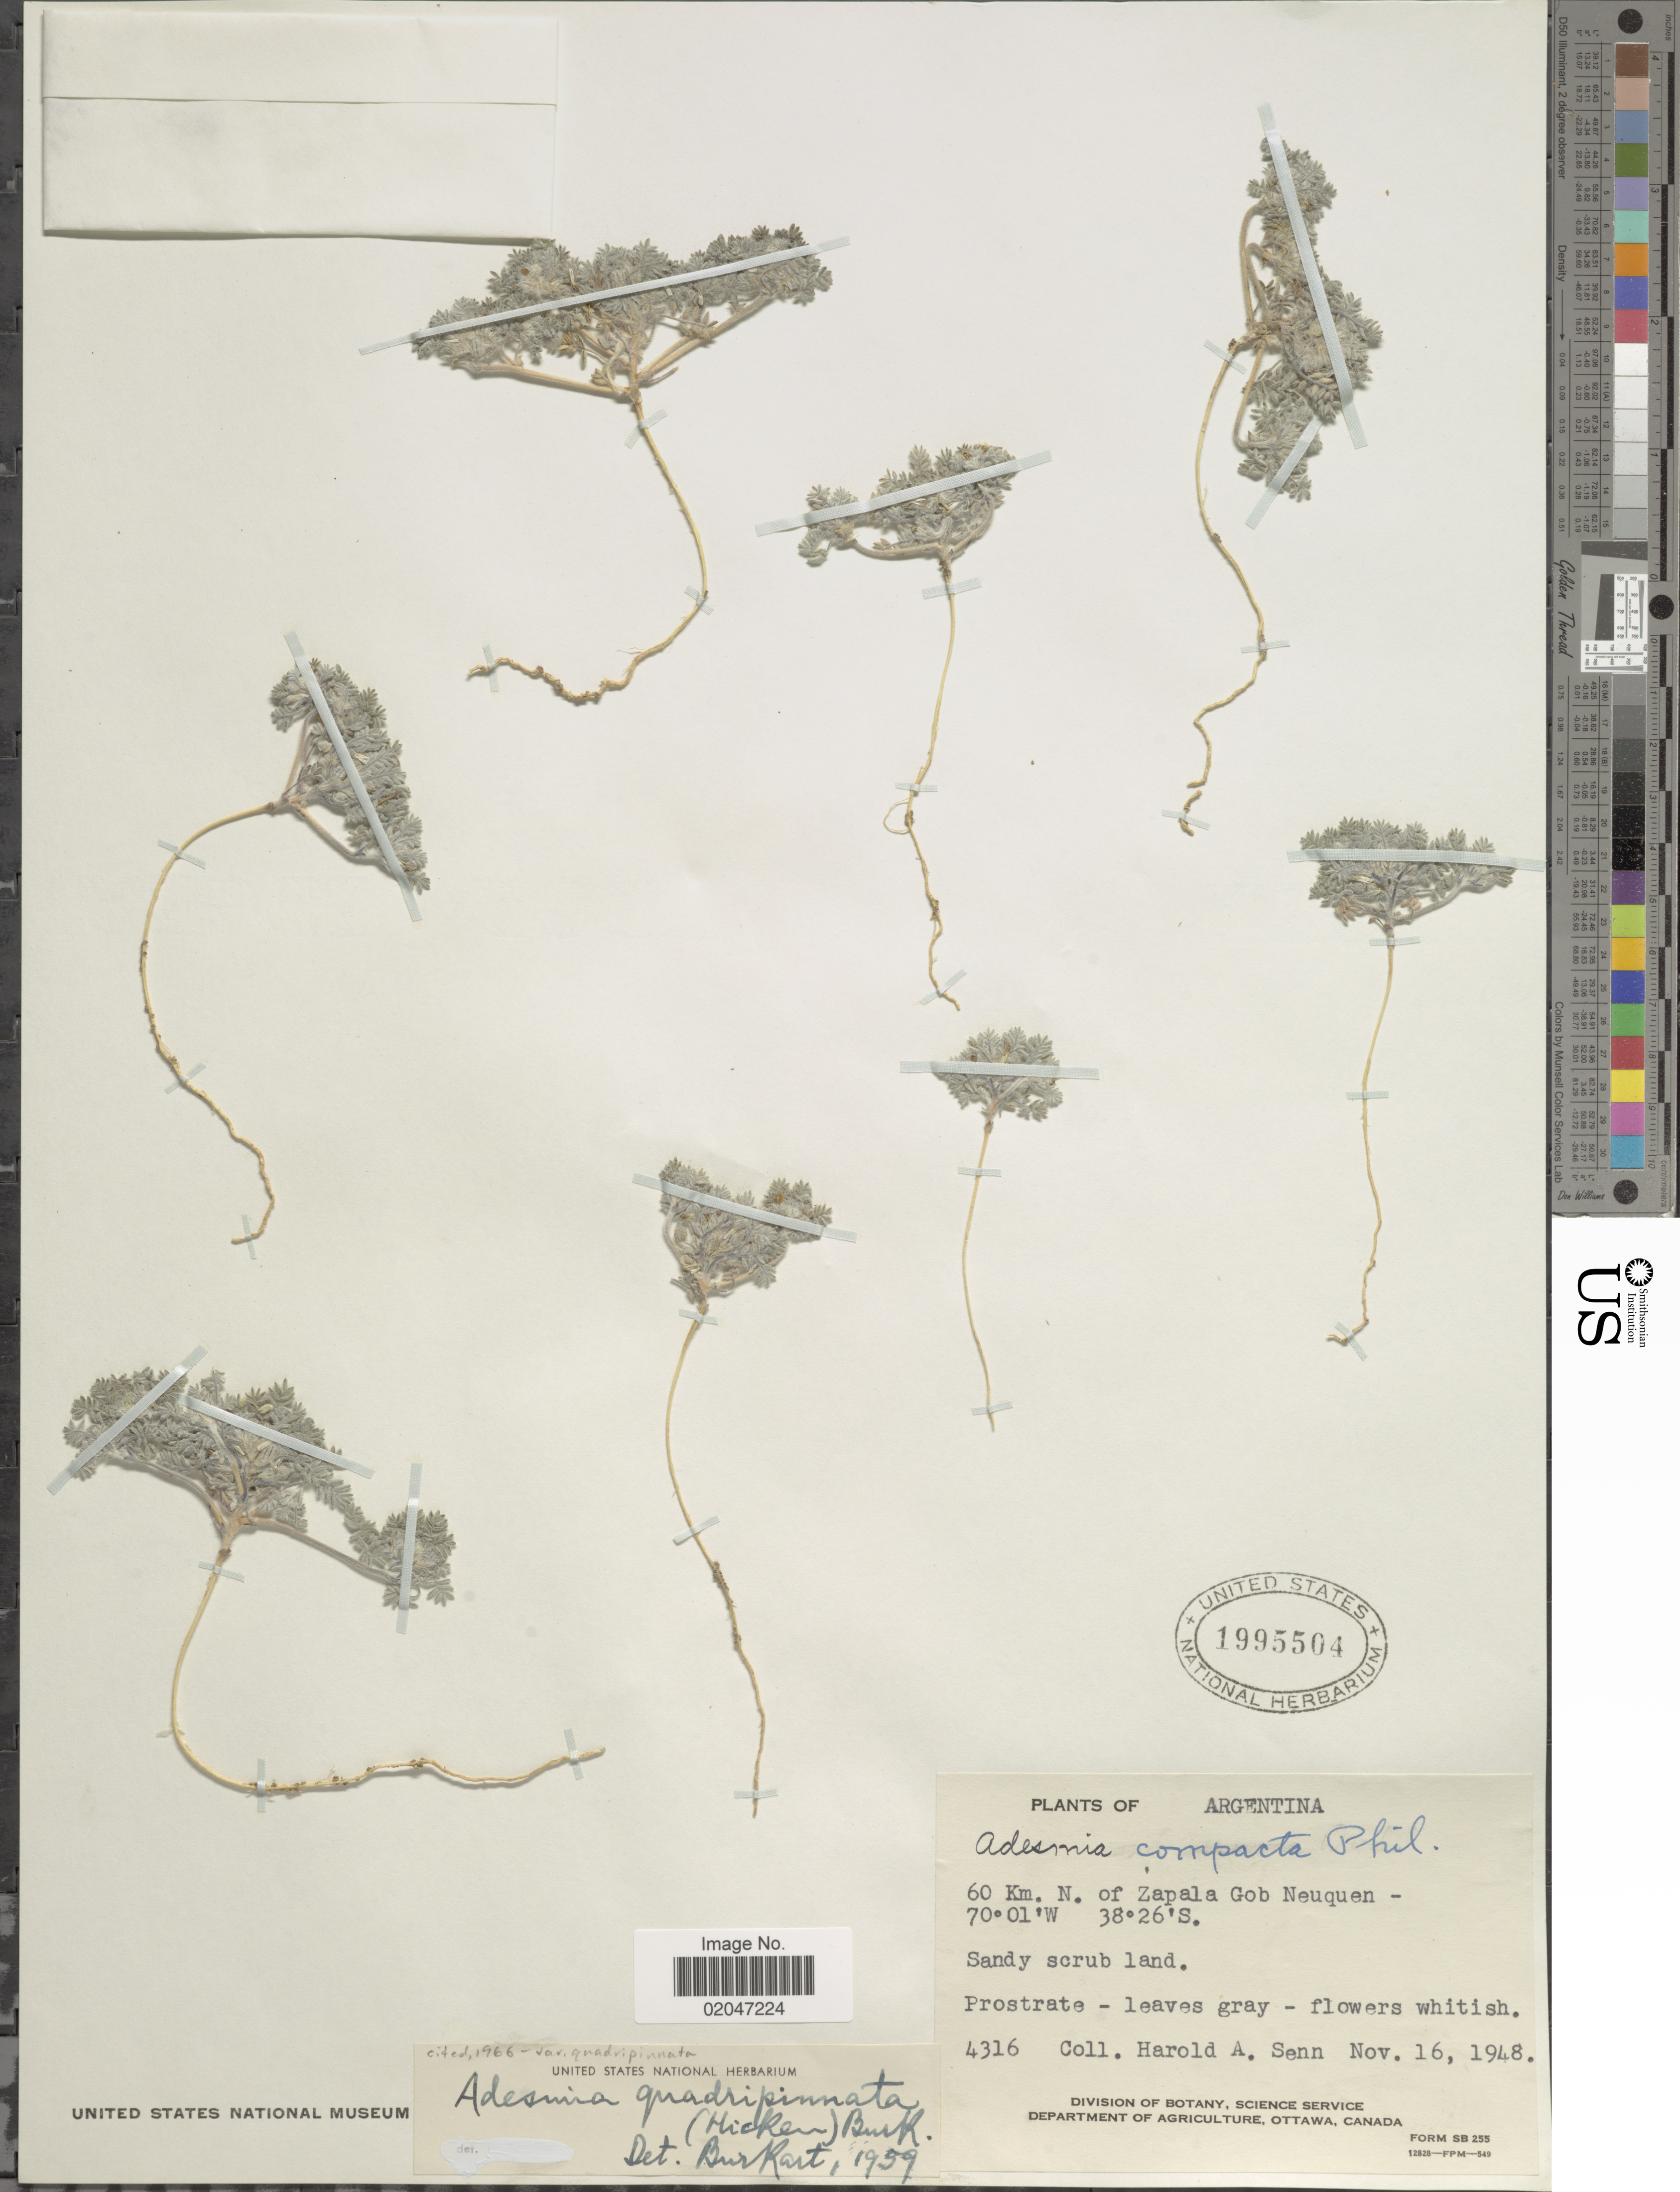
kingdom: Plantae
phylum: Tracheophyta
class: Magnoliopsida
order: Fabales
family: Fabaceae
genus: Adesmia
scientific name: Adesmia quadripinnata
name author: (Hicken) Burkart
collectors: H. Senn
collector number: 4316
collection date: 1948-11-16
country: Argentina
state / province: Neuquen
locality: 60 Km N of Zapala Gob Neuquen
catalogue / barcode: US 1995504